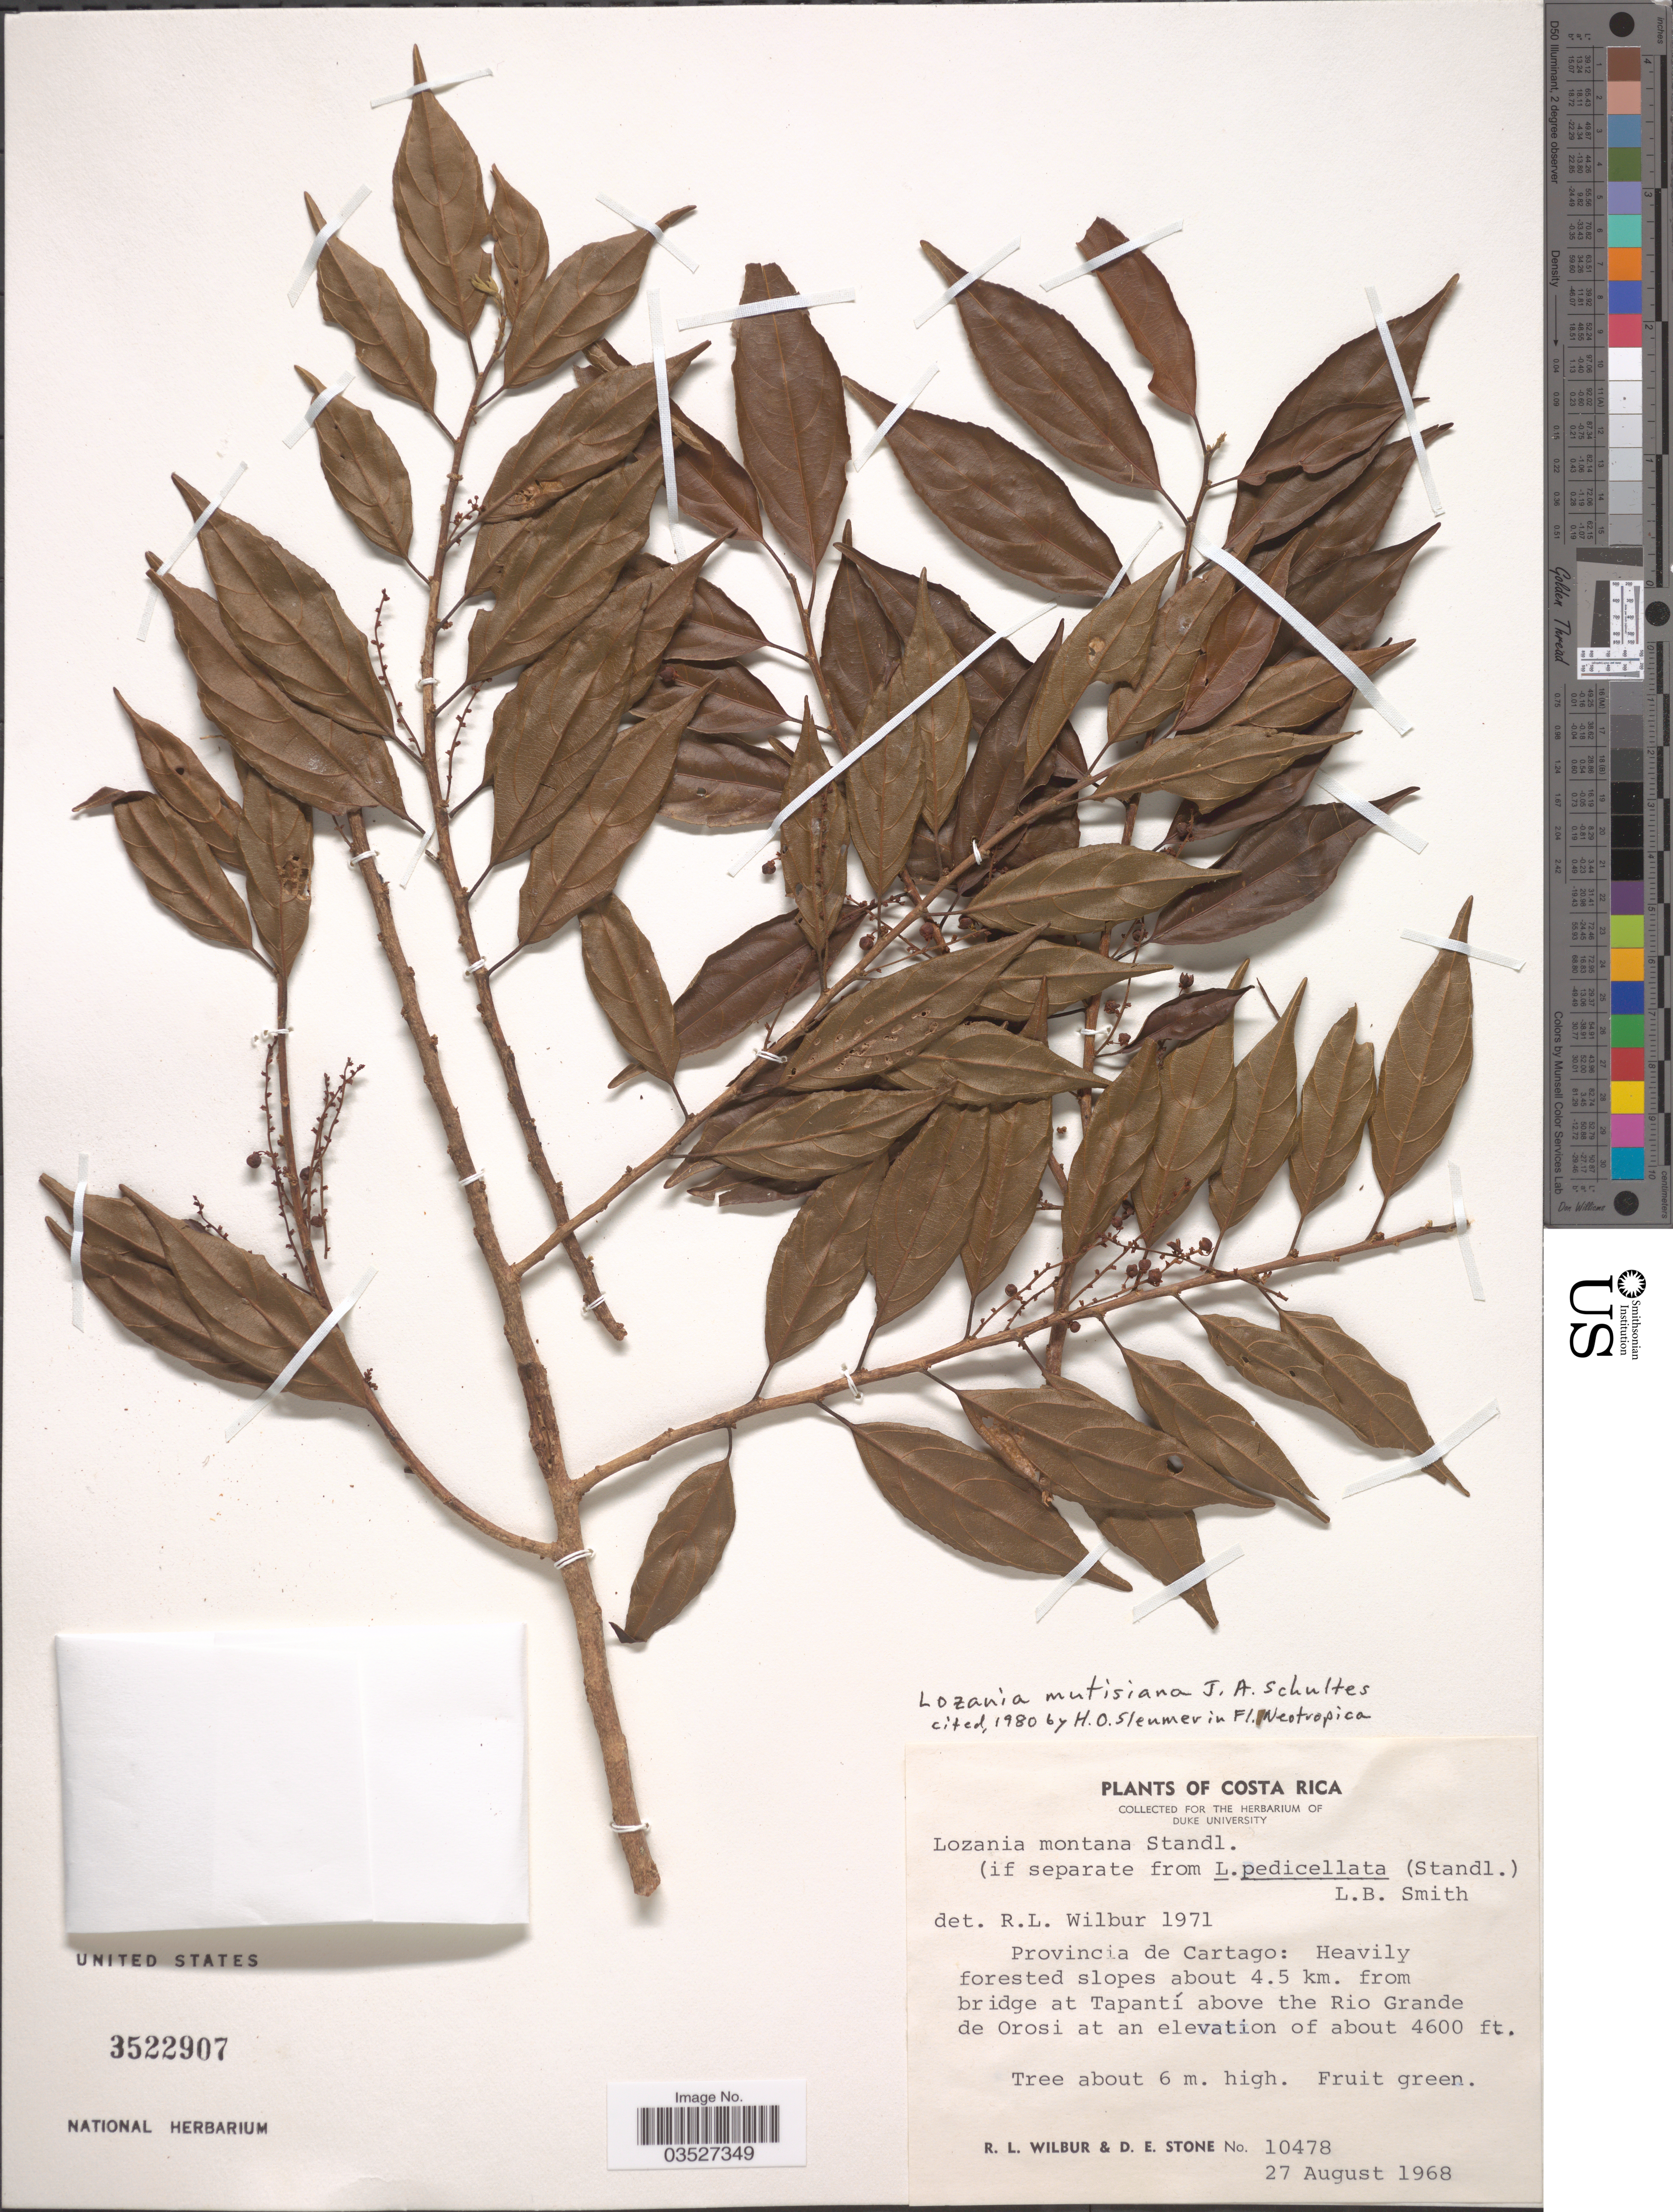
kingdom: Plantae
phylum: Tracheophyta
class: Magnoliopsida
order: Malpighiales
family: Lacistemataceae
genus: Lozania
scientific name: Lozania mutisiana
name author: Schult. in Roem. & Schult.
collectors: R. L. Wilbur & D. E. Stone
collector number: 10478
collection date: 1968-08-27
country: Costa Rica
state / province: Cartago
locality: Heavily forested slopes about 4.5 km. from bridge at Tapantí above the Rio Grande de Orosi.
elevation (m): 1402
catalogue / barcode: US 3522907